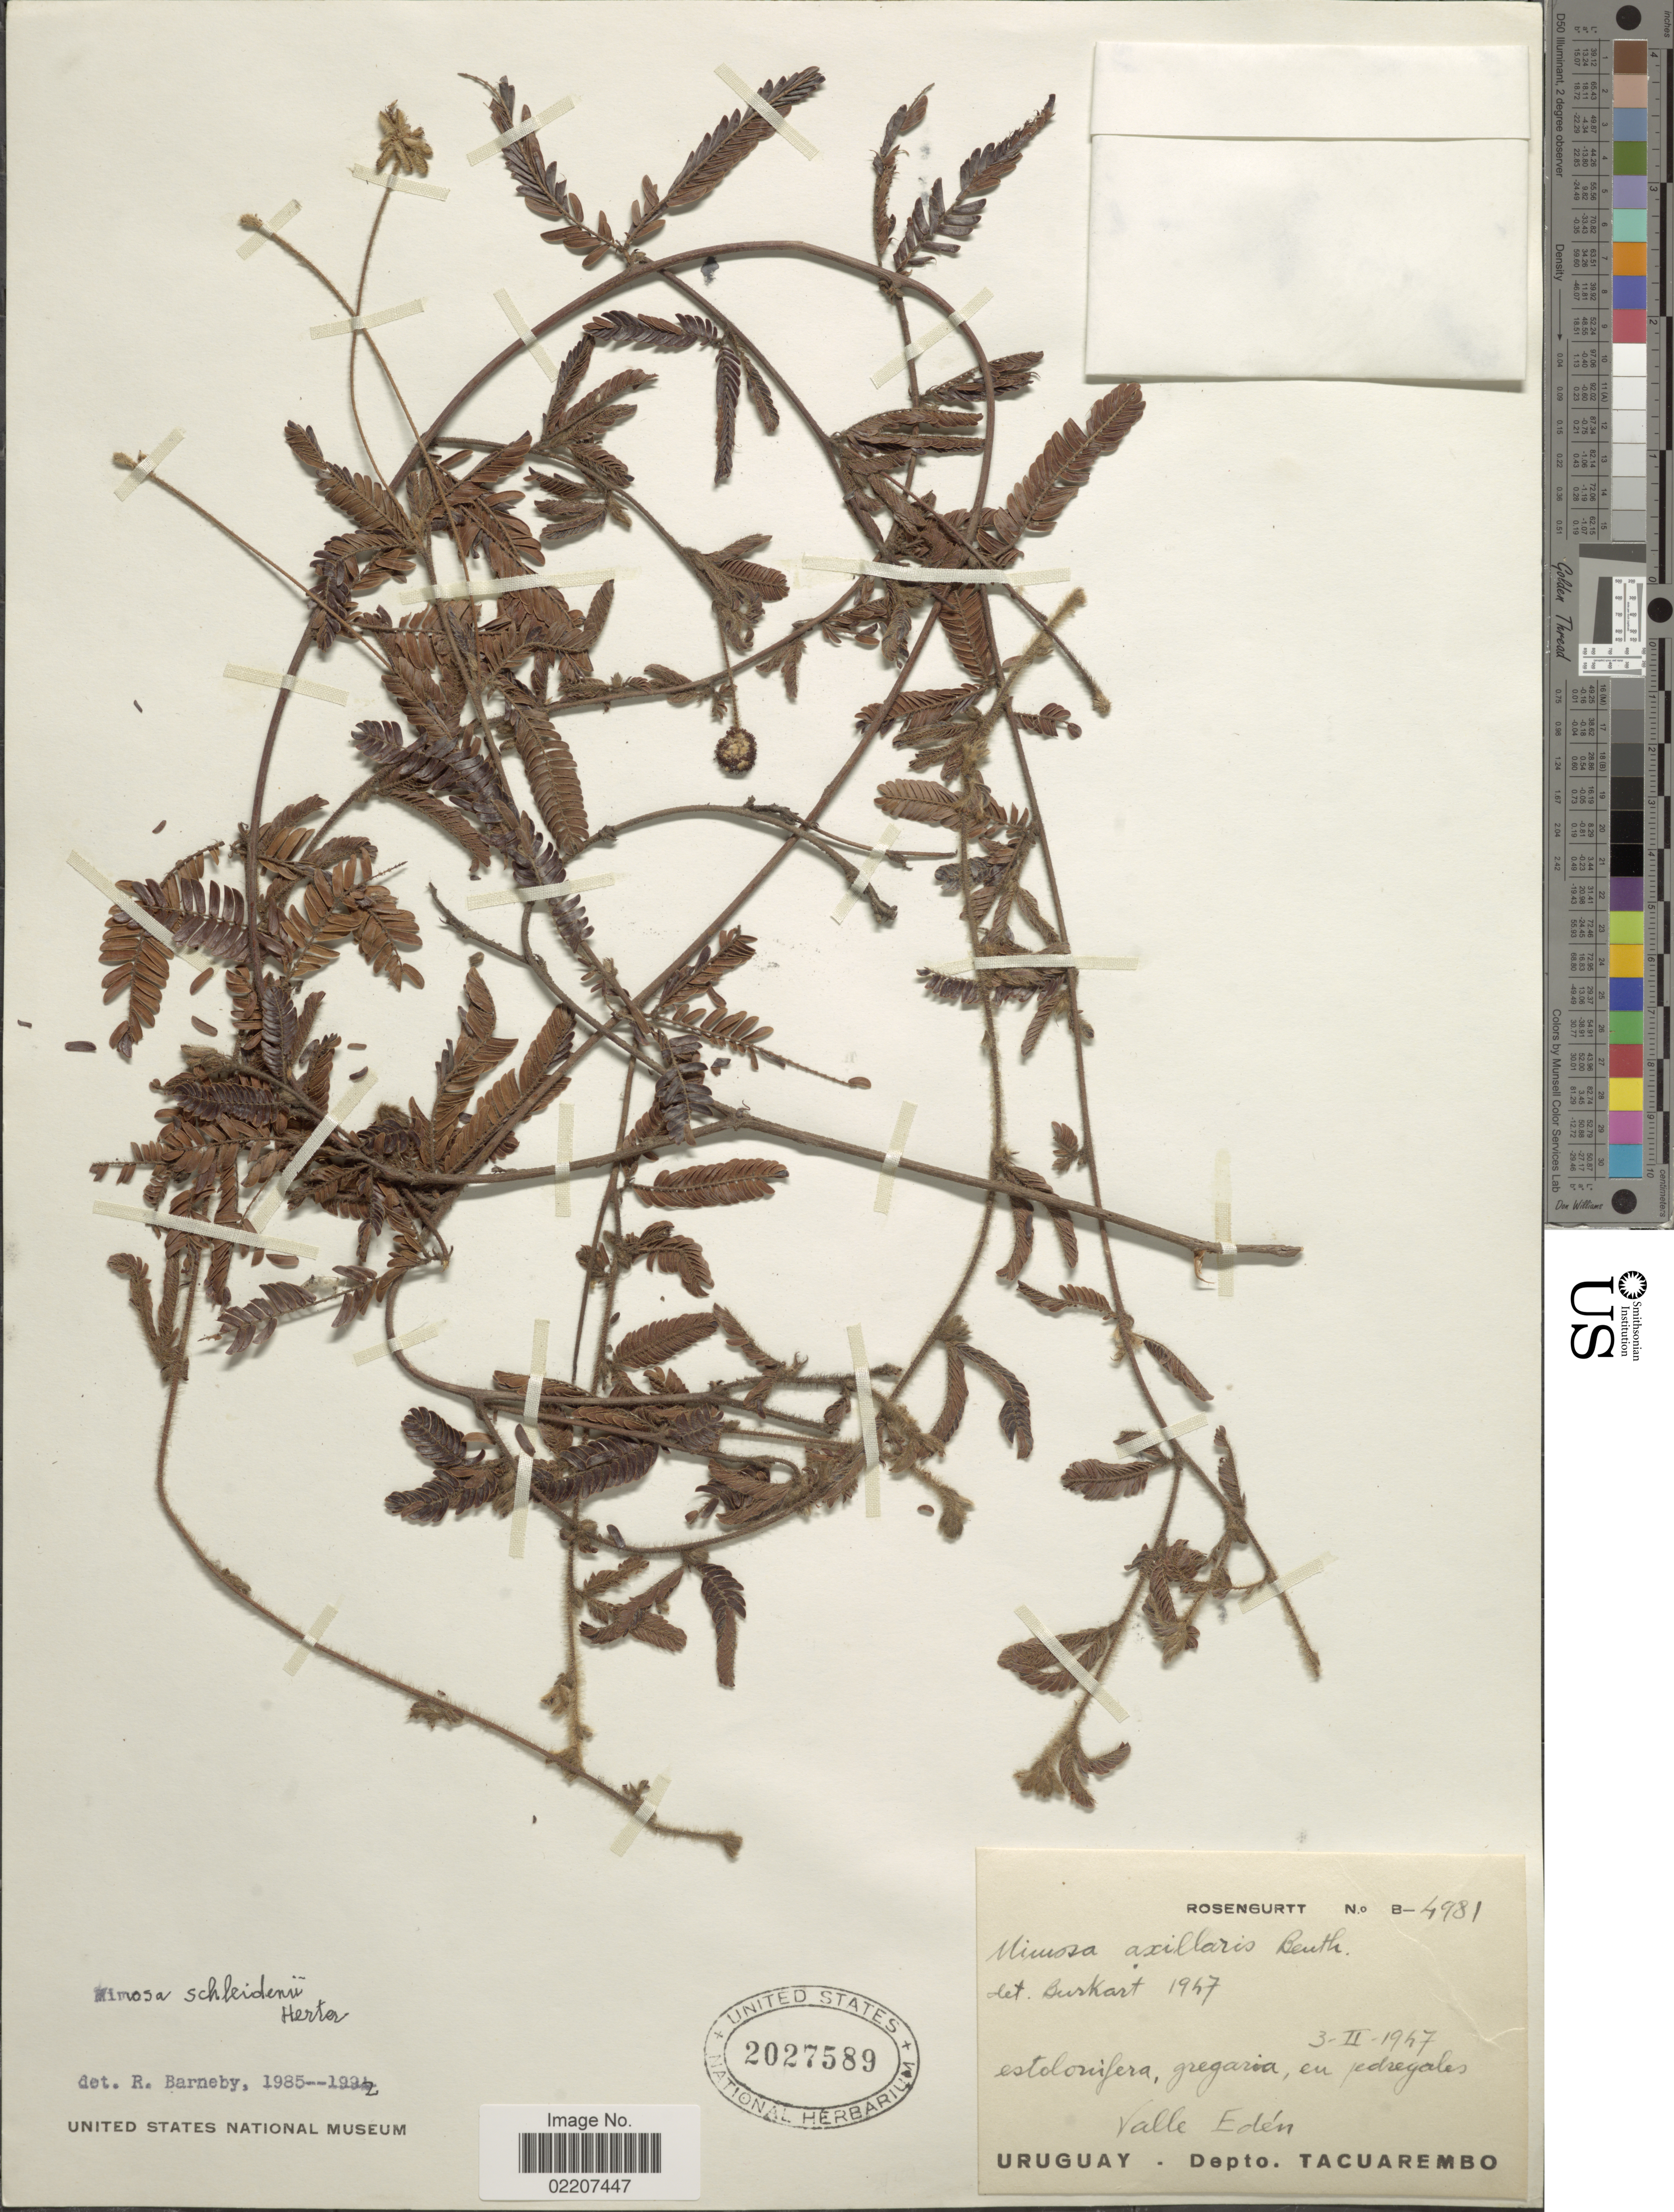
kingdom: Plantae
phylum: Tracheophyta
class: Magnoliopsida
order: Fabales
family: Fabaceae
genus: Mimosa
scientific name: Mimosa schleidenii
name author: Herter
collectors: Rosengurtt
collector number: B-4981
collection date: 1947-02-03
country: Uruguay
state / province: Tacuarembó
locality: Valle Eden, Uruguay, Depto. Tacuarembo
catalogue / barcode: US 2027589